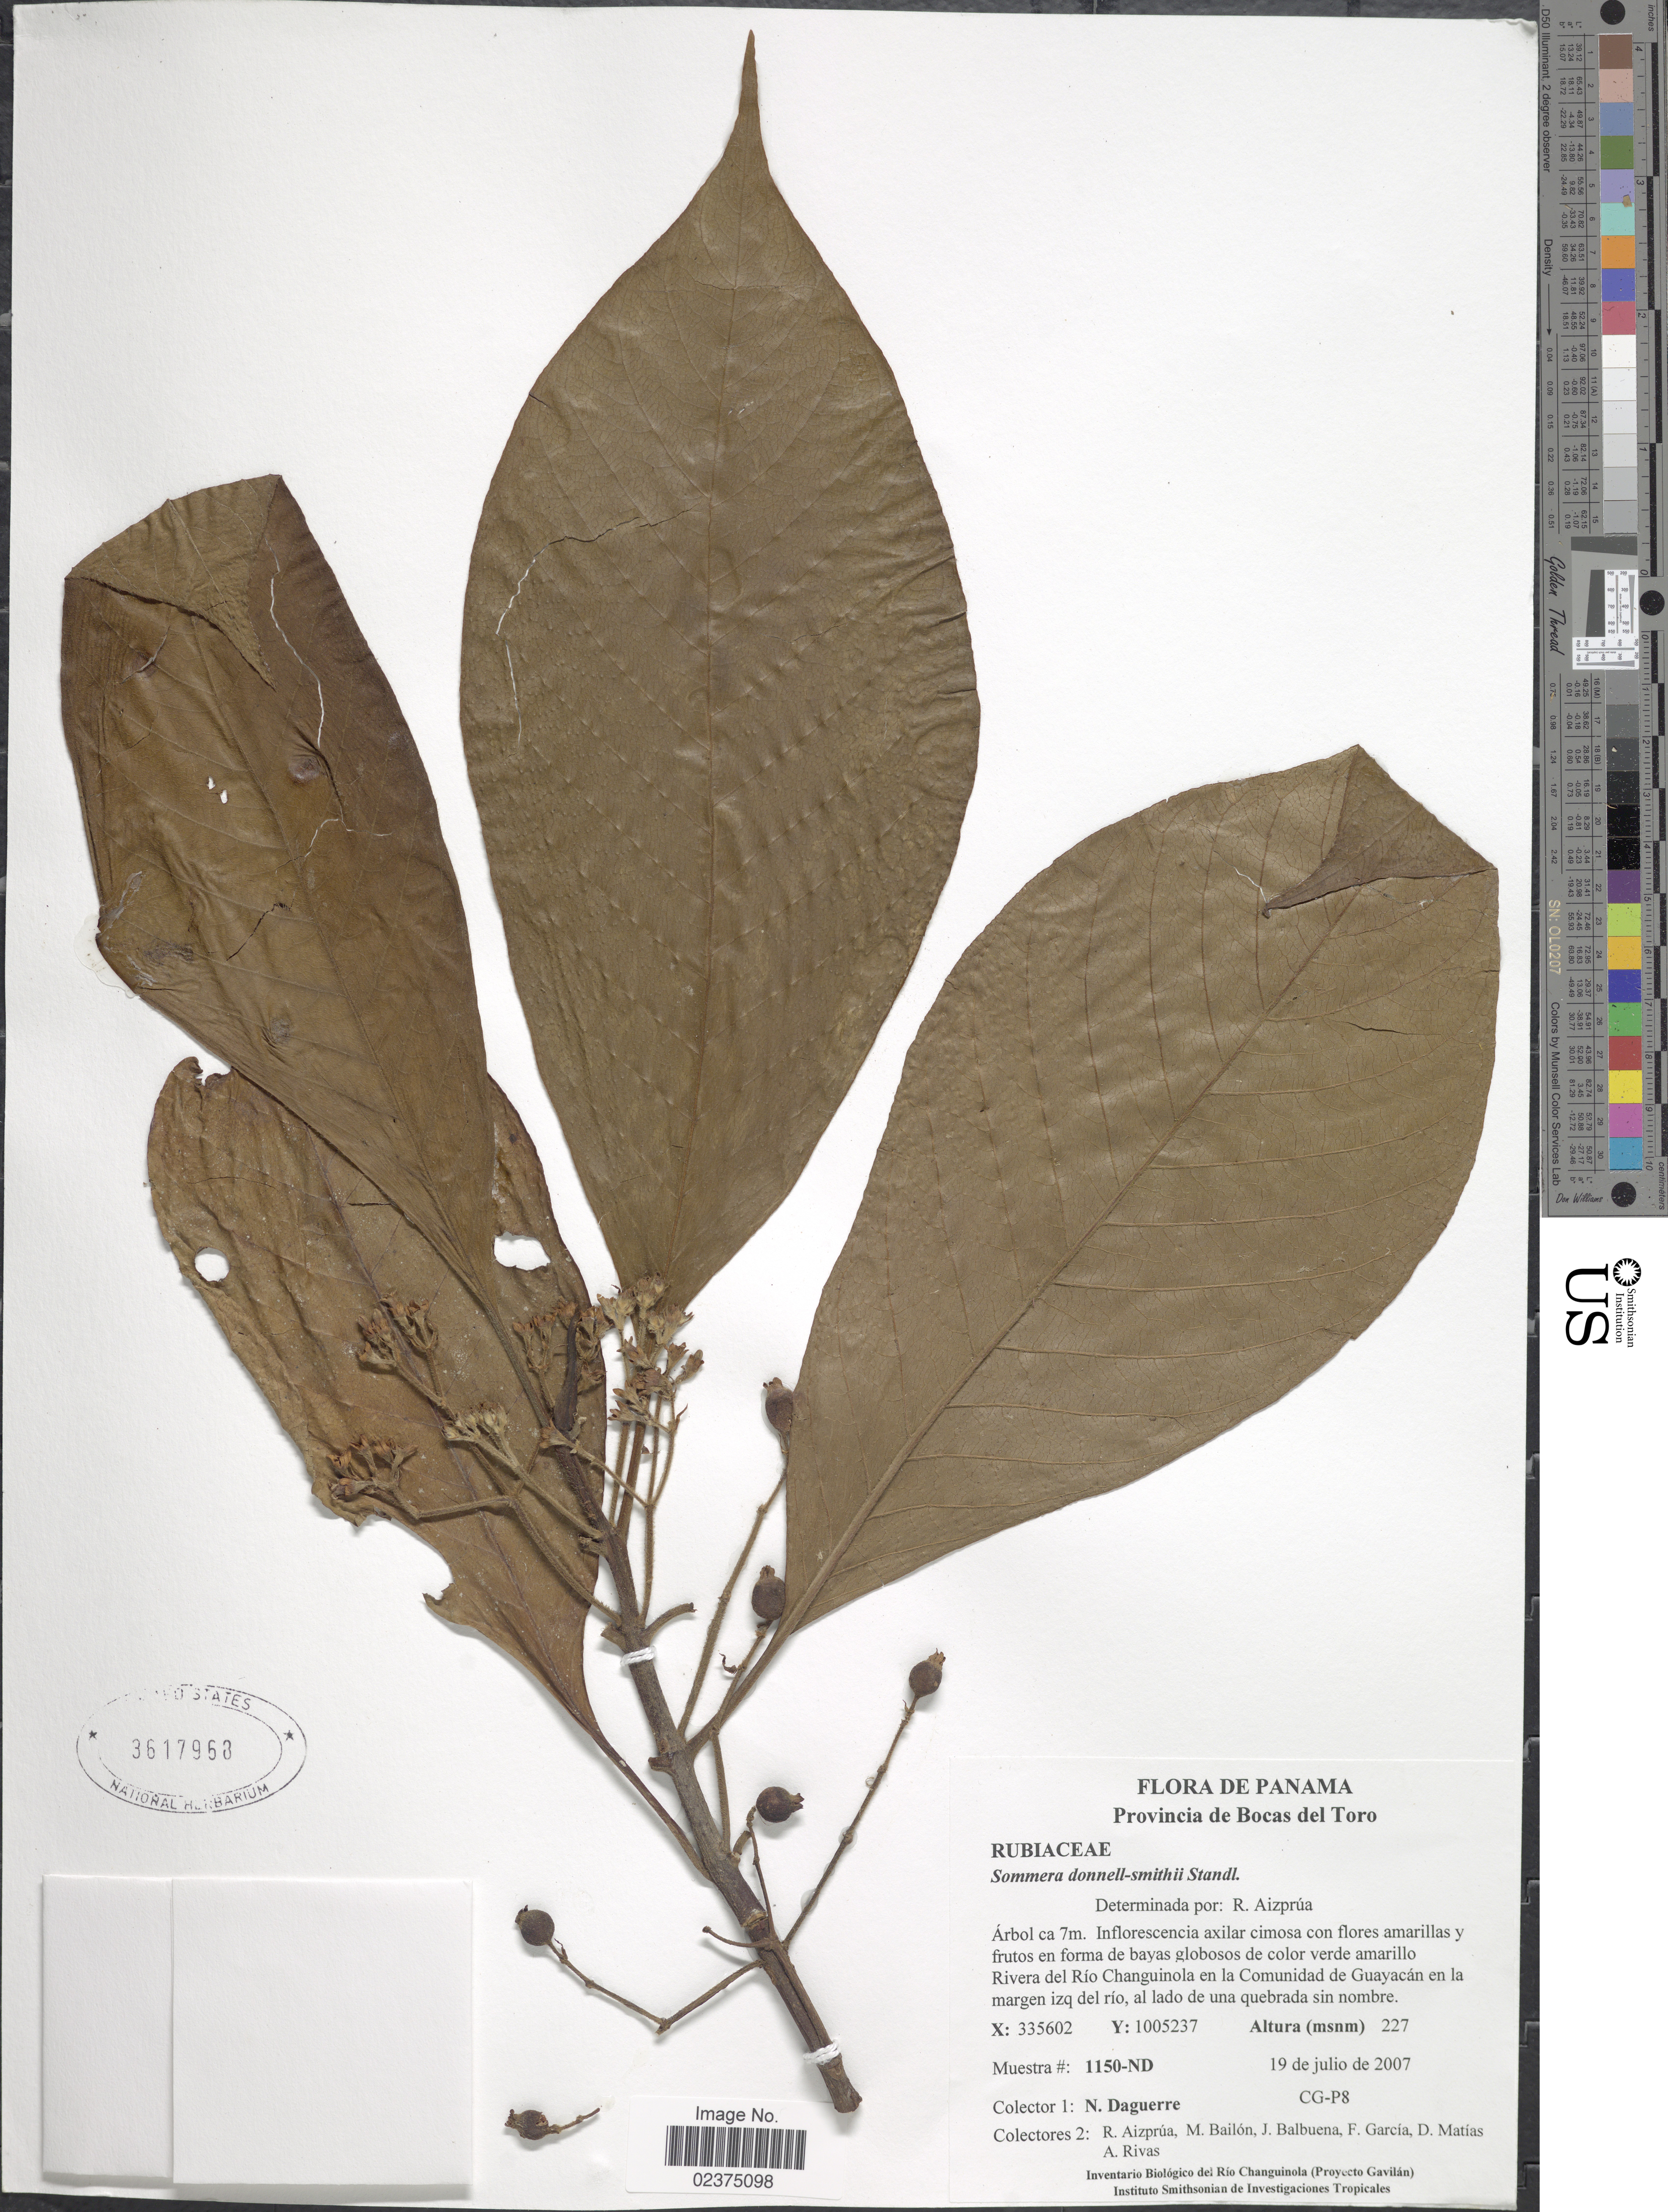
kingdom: Plantae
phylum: Tracheophyta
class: Magnoliopsida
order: Gentianales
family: Rubiaceae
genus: Sommera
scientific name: Sommera donnell-smithii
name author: Standl.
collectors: N. Daguerre, R. Aizprúa, M. Bailón, J. Balbuena & et al.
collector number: CG-P8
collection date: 2007-07-19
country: Panama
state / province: Bocas del Toro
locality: Rivera del Rio Changuinola en frente de la Comunidad de Guayacan en la margen ozq del rio. X: 335602 Y: 1005237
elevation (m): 227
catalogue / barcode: US 3617968